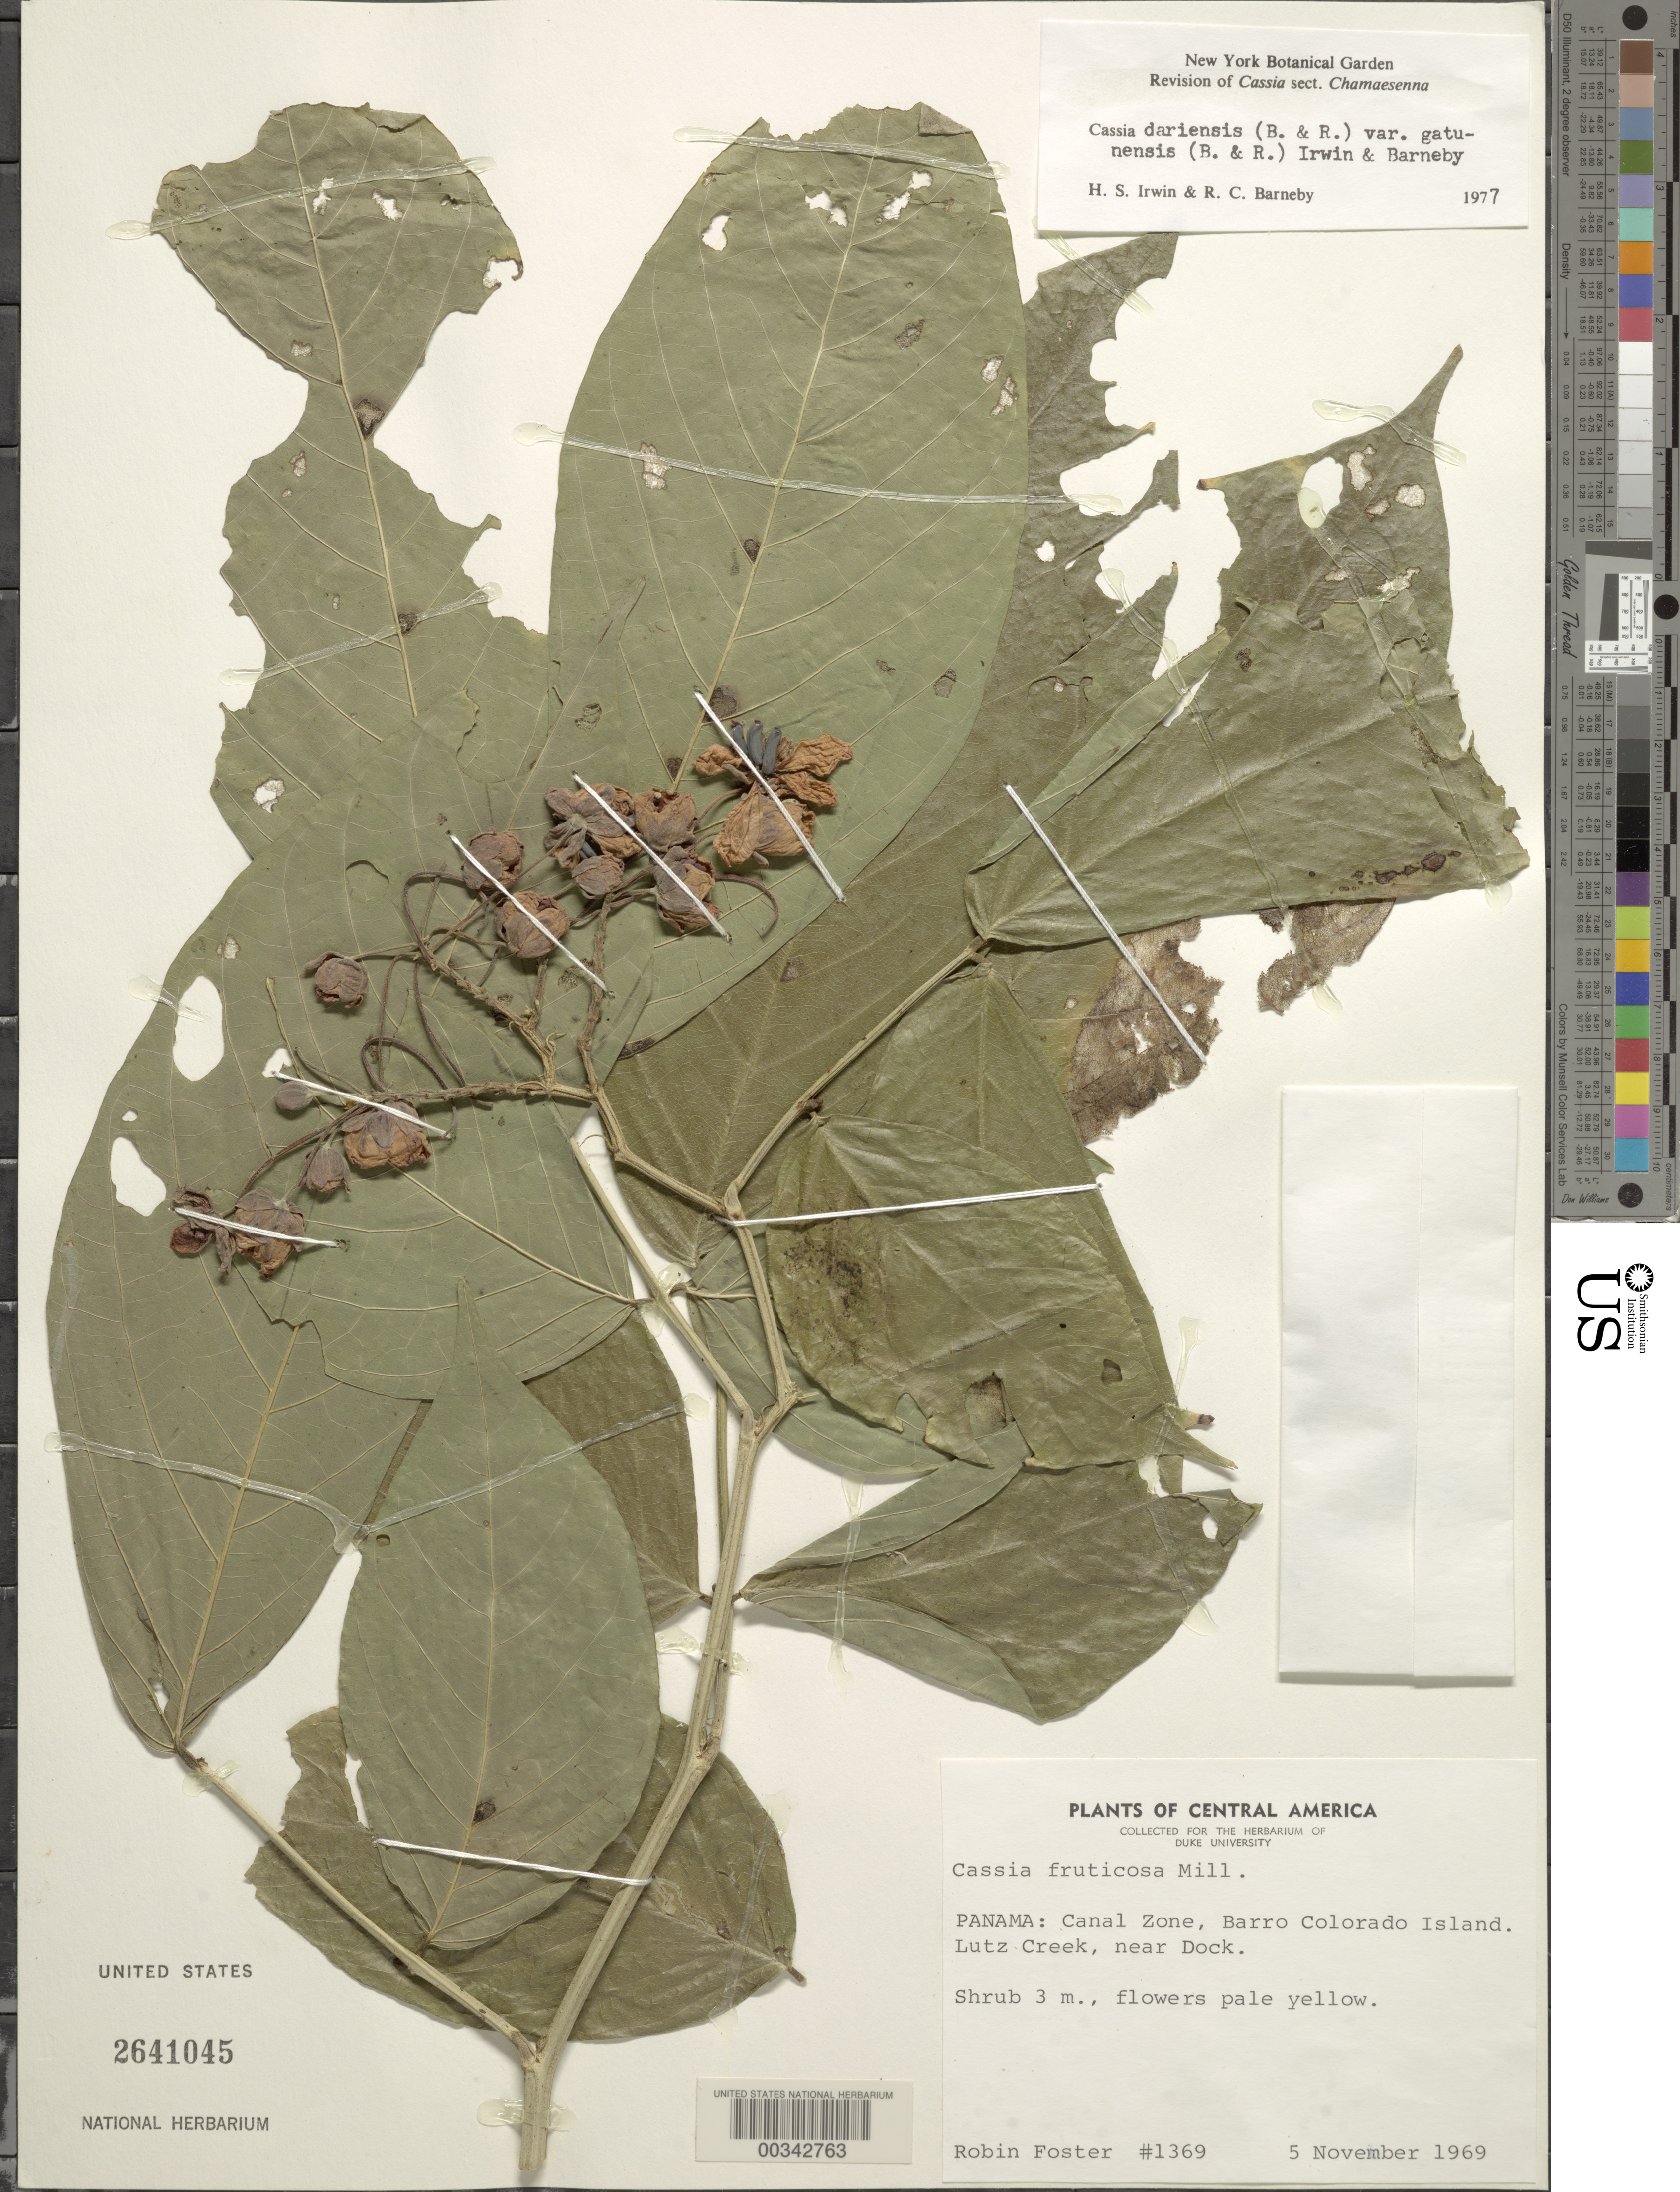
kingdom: Plantae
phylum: Tracheophyta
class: Magnoliopsida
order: Fabales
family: Fabaceae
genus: Senna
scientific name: Senna dariensis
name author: (Britton & Rose) H.S. Irwin & Barneby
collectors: R. Foster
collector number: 1369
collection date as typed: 05 Nov 1969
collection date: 1969-11-05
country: Panama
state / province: Panamá Oeste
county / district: Canal Zone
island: Barro Colorado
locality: Lutz Creek, near dock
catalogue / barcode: US 2641045